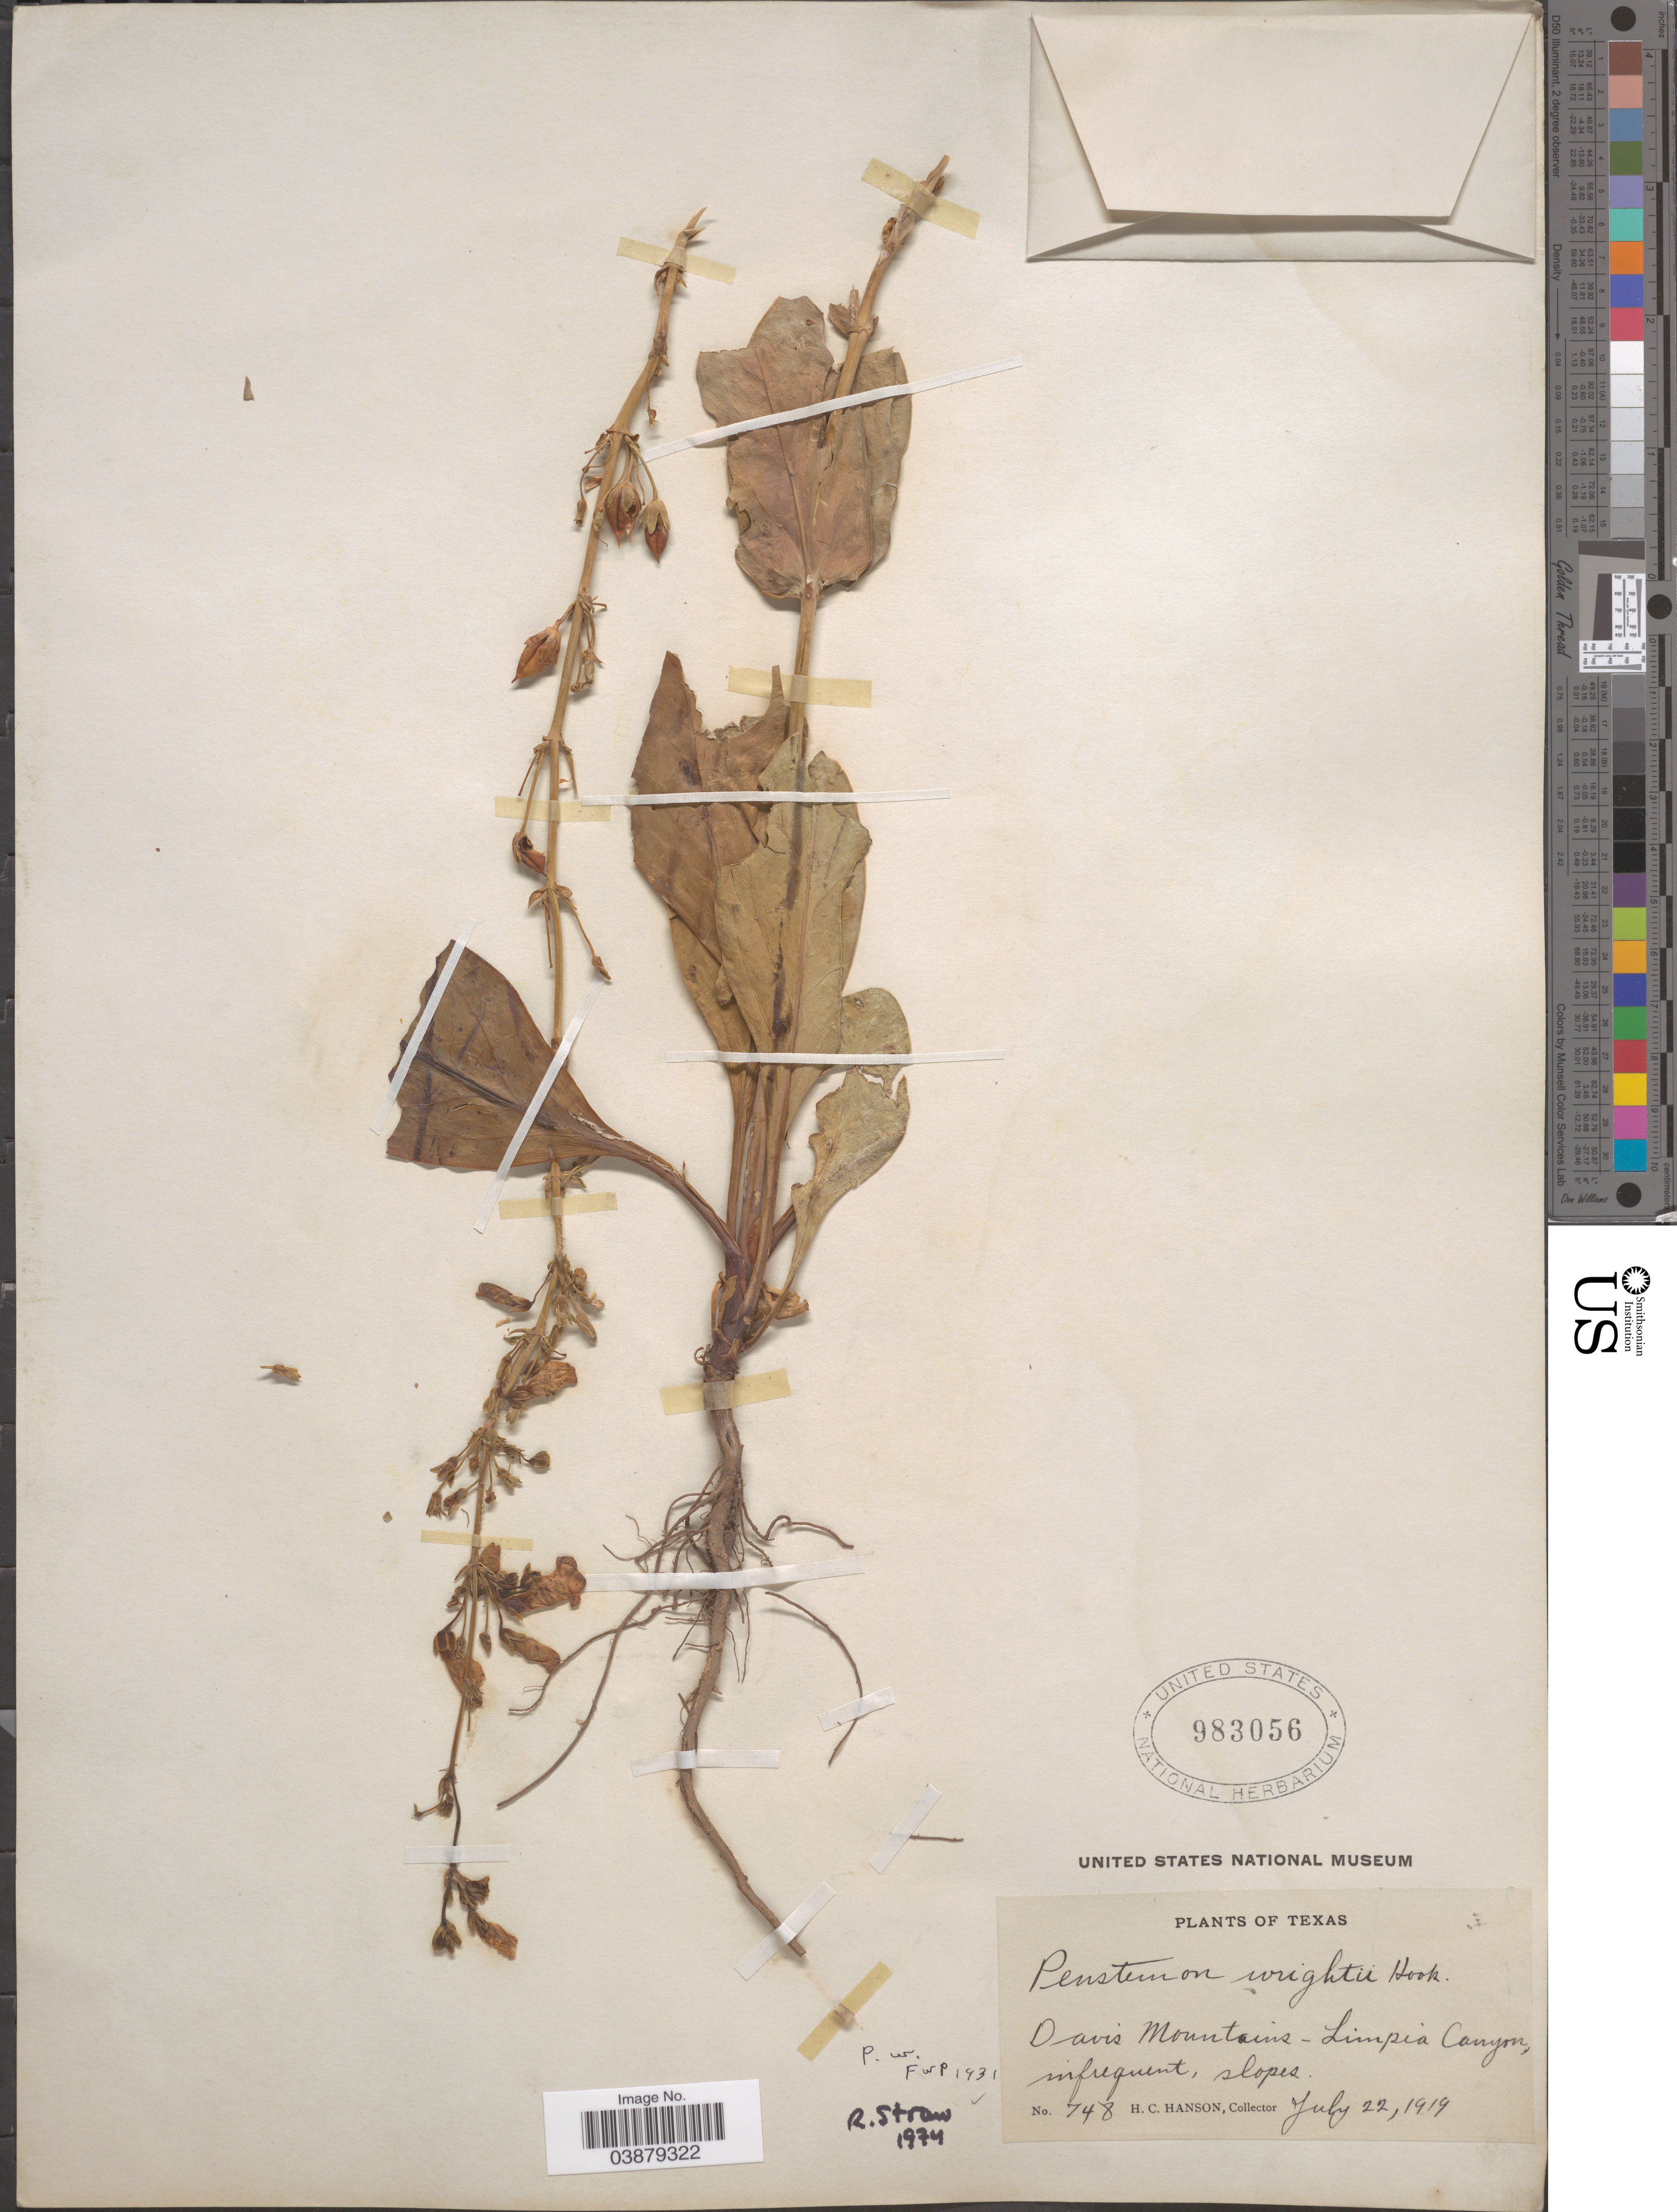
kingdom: Plantae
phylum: Tracheophyta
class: Magnoliopsida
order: Lamiales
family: Plantaginaceae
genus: Penstemon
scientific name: Penstemon wrightii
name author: Hook.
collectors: H. Hanson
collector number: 748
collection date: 1919-07-22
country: United States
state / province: Texas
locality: Davis Mountains - Limpia Canyon, infrequent, slopes.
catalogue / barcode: US 983056